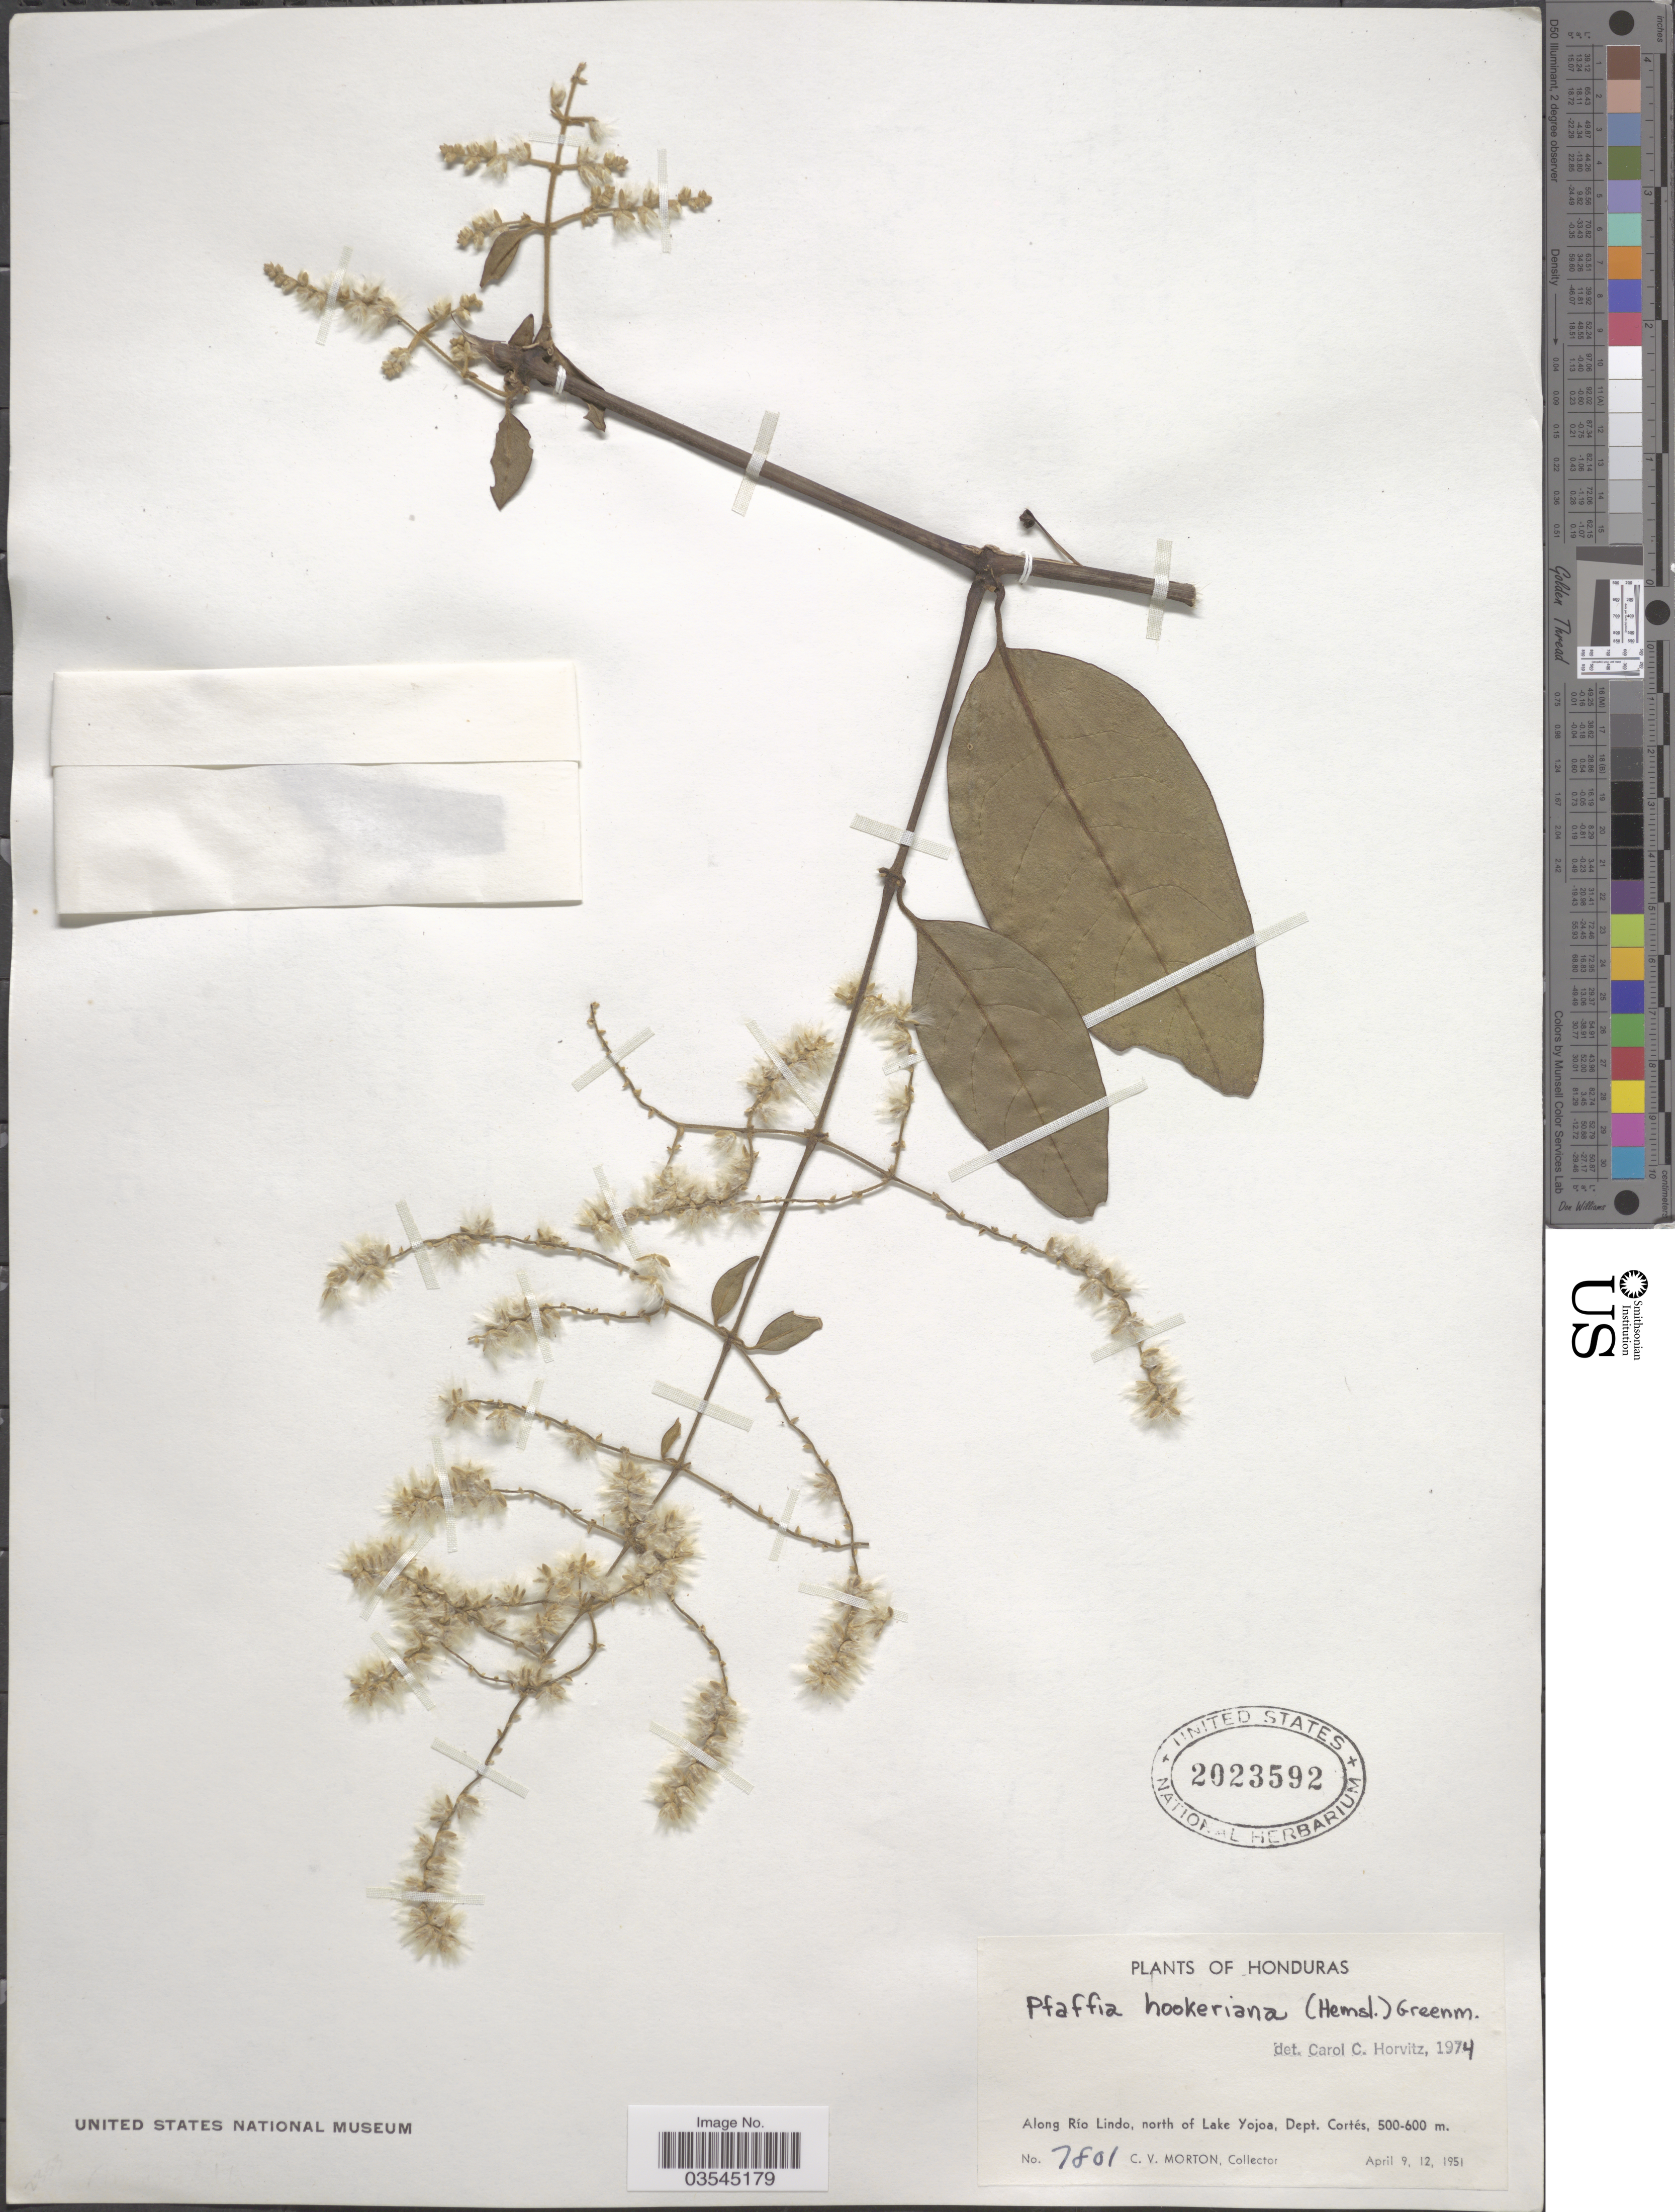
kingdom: Plantae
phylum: Tracheophyta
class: Magnoliopsida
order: Caryophyllales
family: Amaranthaceae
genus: Pfaffia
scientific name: Pfaffia hookeriana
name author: (Hemsl.) Greenm.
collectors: C. V. Morton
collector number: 7801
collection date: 1951-04-09/1951-04-12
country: Honduras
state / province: Cortés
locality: Along Río Lindo, north of Lake Yojoa, Dept. Cortés.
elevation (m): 500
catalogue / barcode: US 2023592